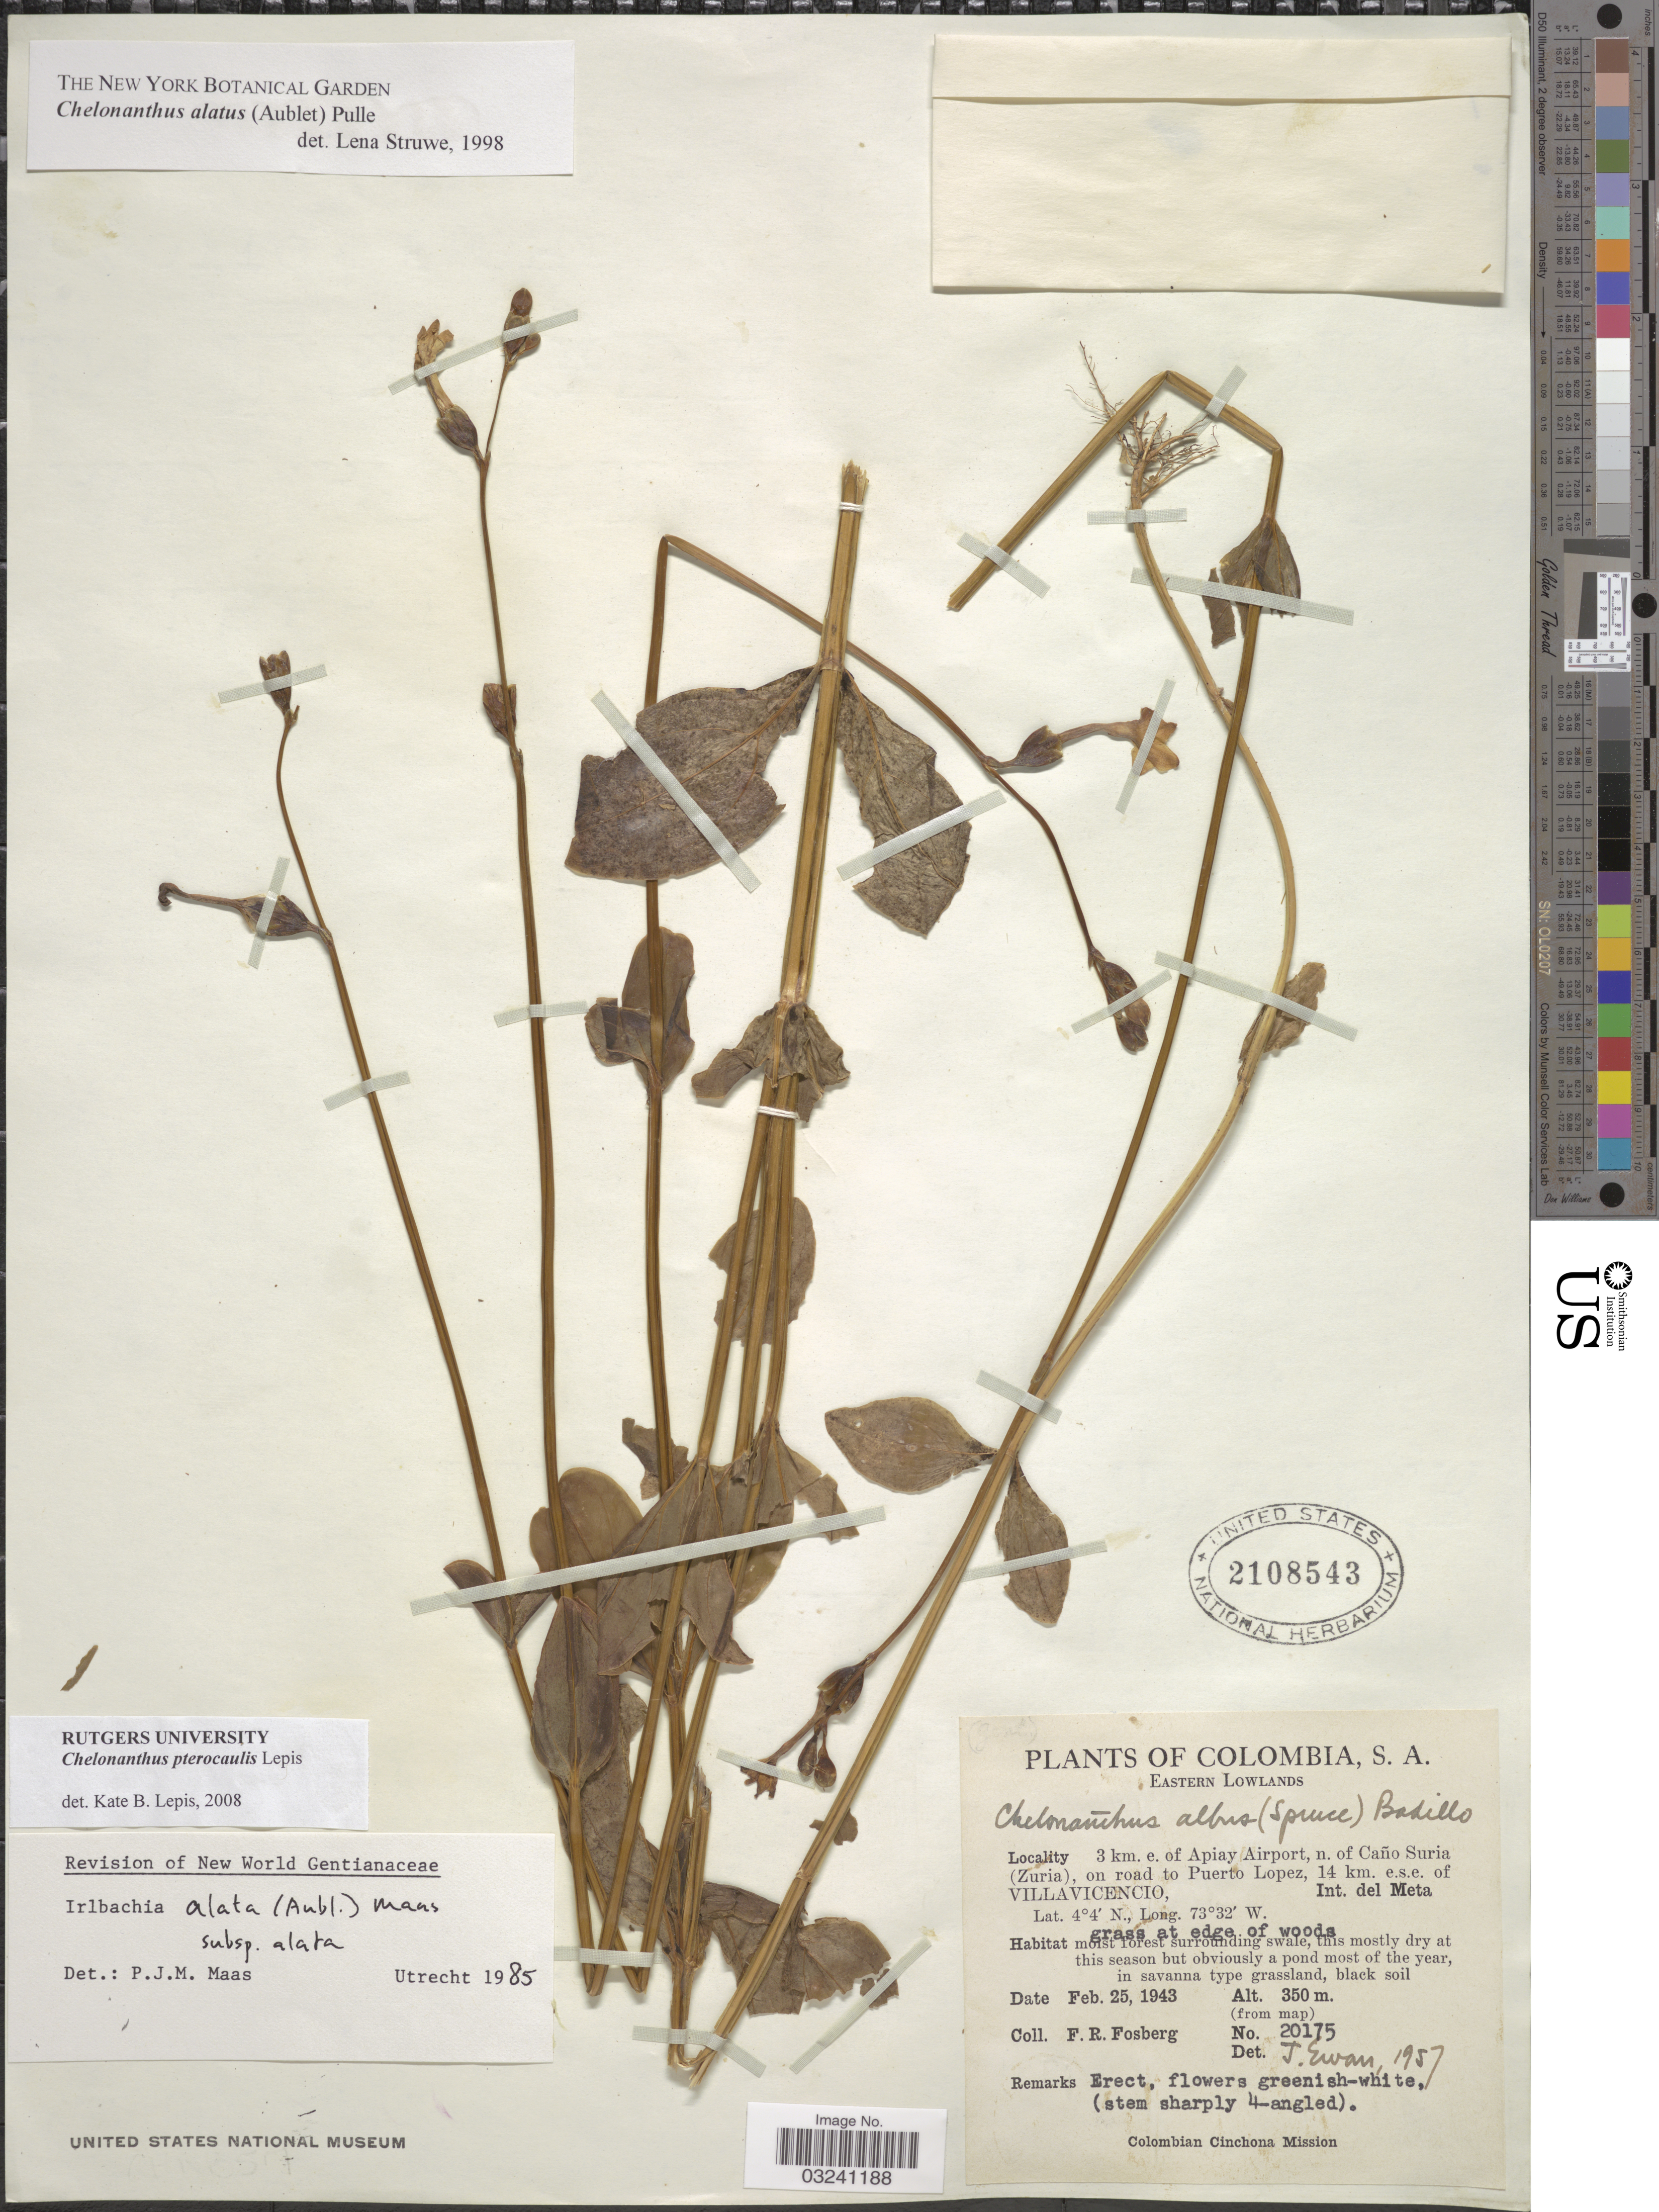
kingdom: Plantae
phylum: Tracheophyta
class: Magnoliopsida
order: Gentianales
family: Gentianaceae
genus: Chelonanthus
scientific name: Chelonanthus pterocaulis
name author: Lepis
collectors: F. R. Fosberg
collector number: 20175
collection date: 1943-02-25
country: Colombia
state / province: Meta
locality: Eastern Lowlands. 3 km. e. of Apiay Airport, n. of Caño Suria (Zuria), on road to Puerto Lopez, 14 km. e.s.e. of Villavicencio, Int. del Meta.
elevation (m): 350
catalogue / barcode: US 2108543